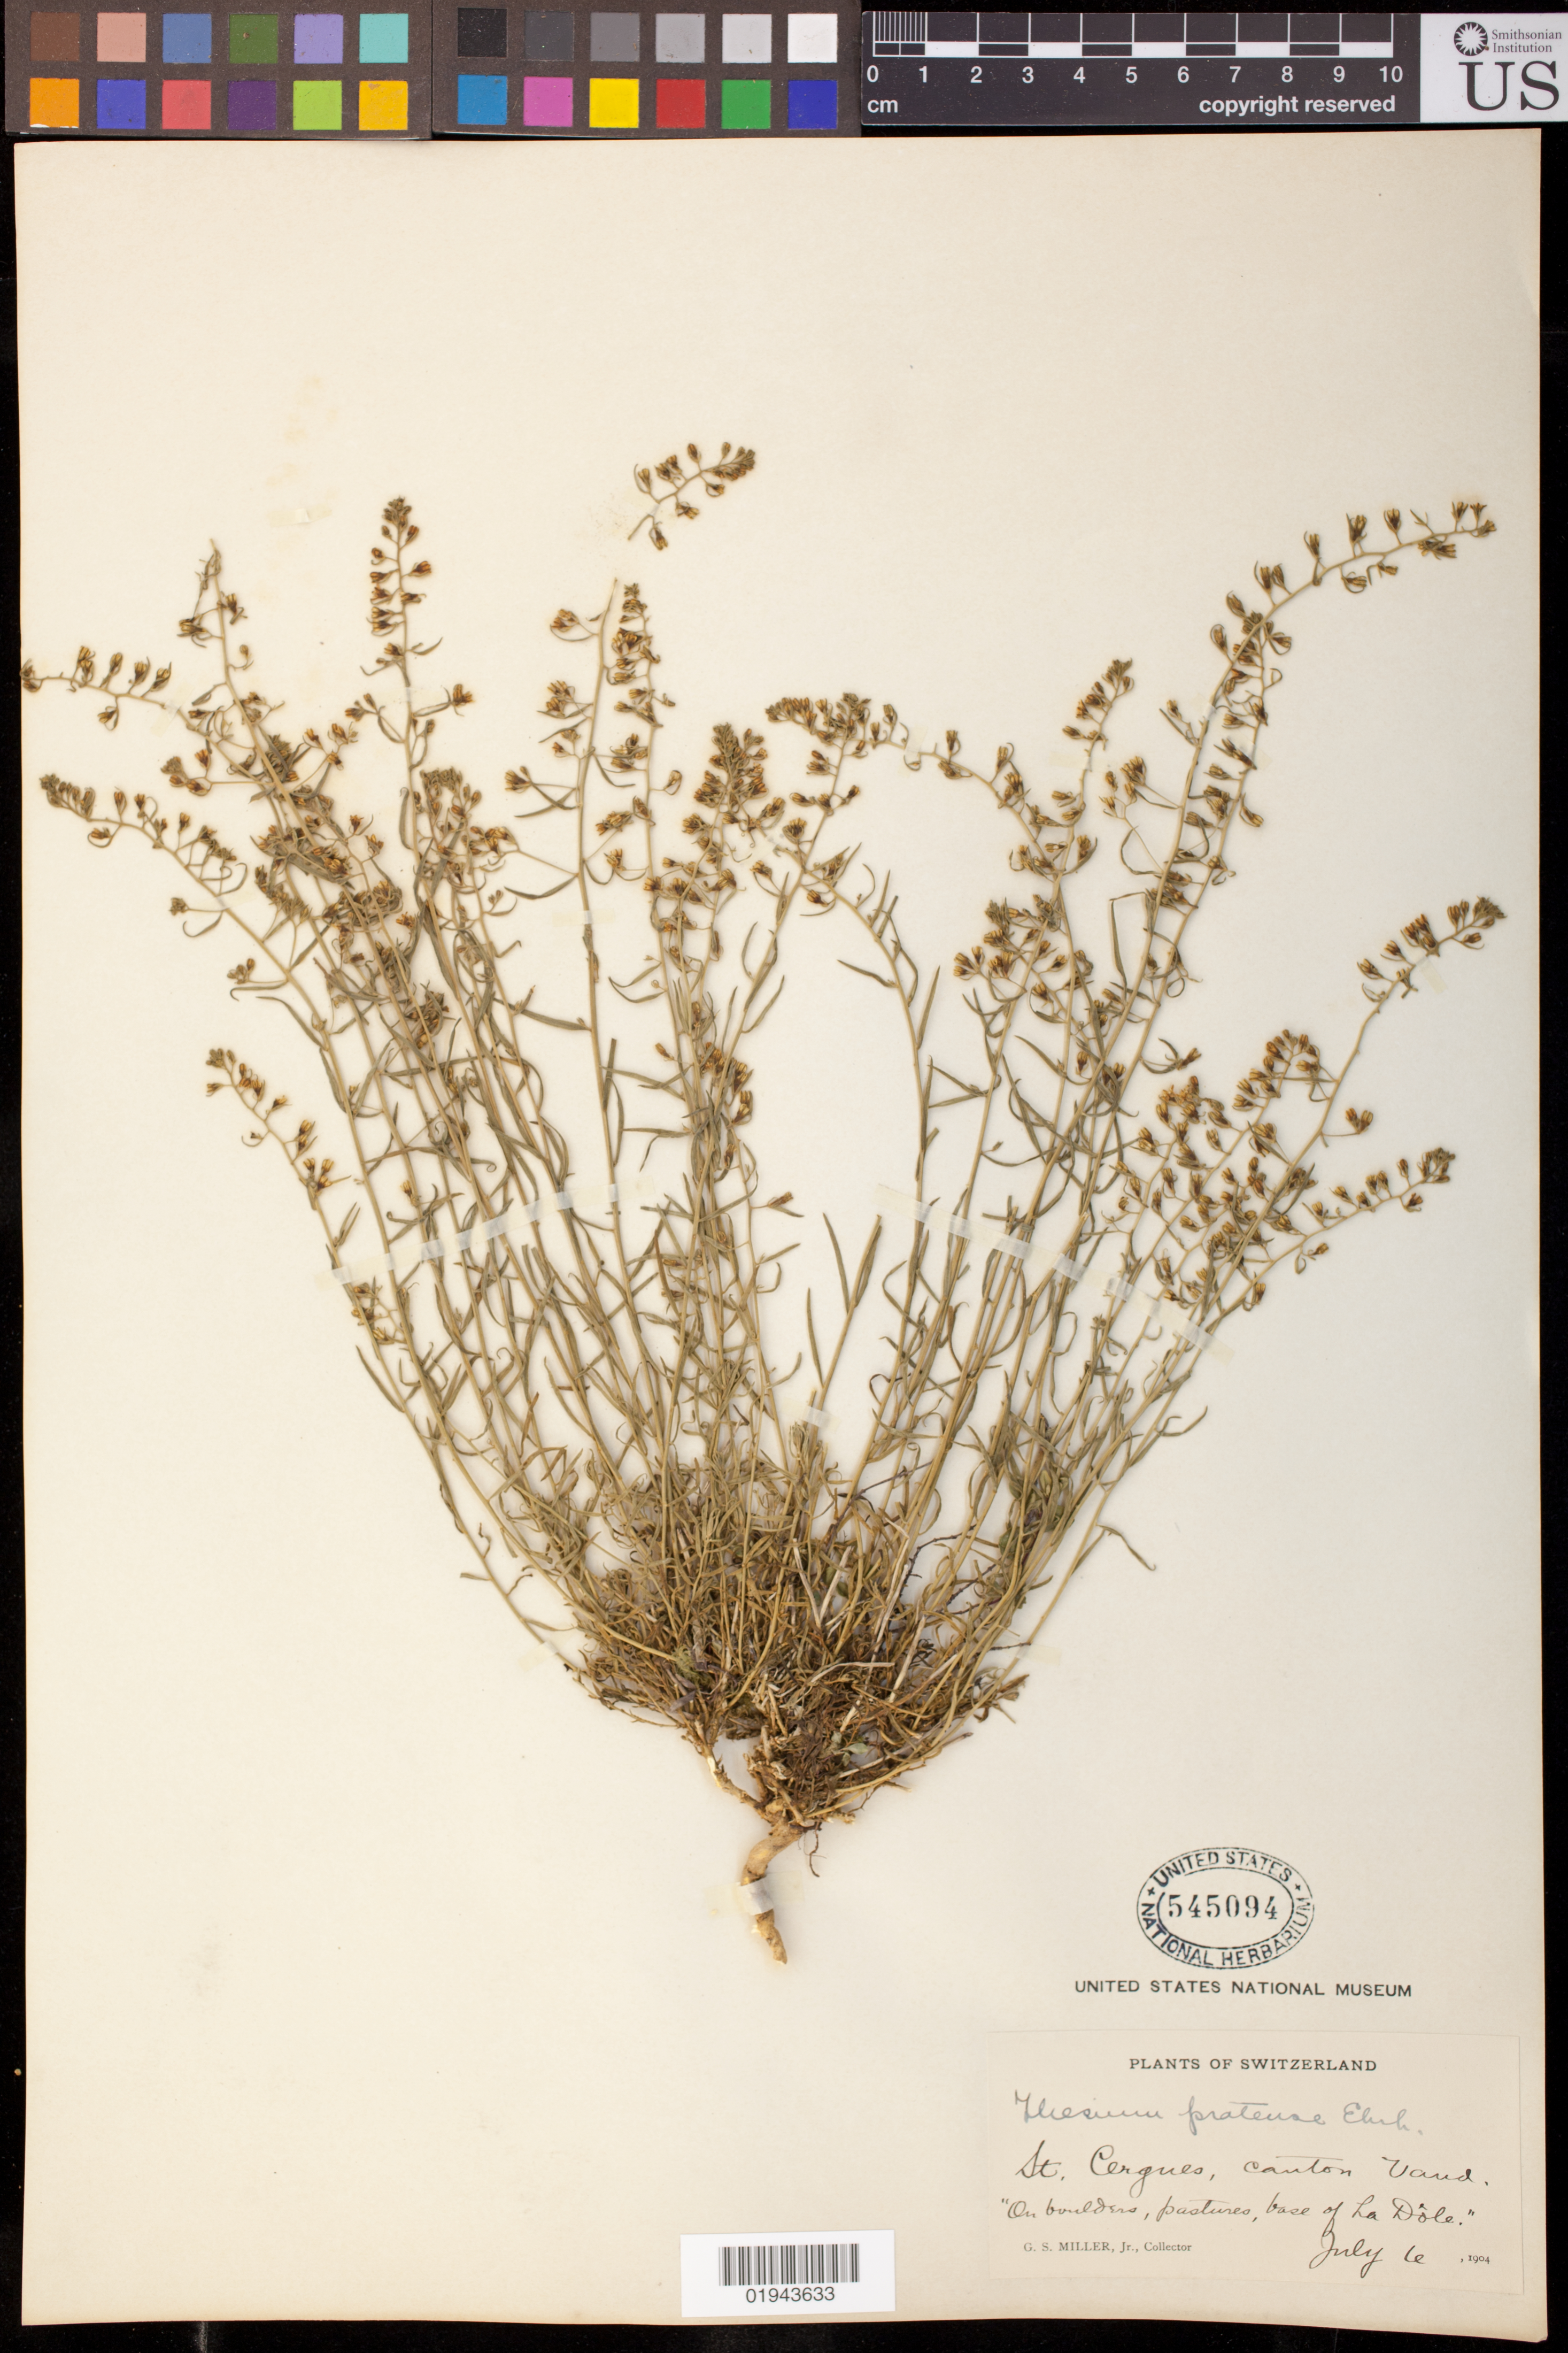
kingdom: Plantae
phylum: Tracheophyta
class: Magnoliopsida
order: Santalales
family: Thesiaceae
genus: Thesium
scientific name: Thesium pratense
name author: Ehrh. ex Schrad.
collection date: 1904-07-06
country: Switzerland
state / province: Vaud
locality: St. Cergues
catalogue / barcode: US 545094